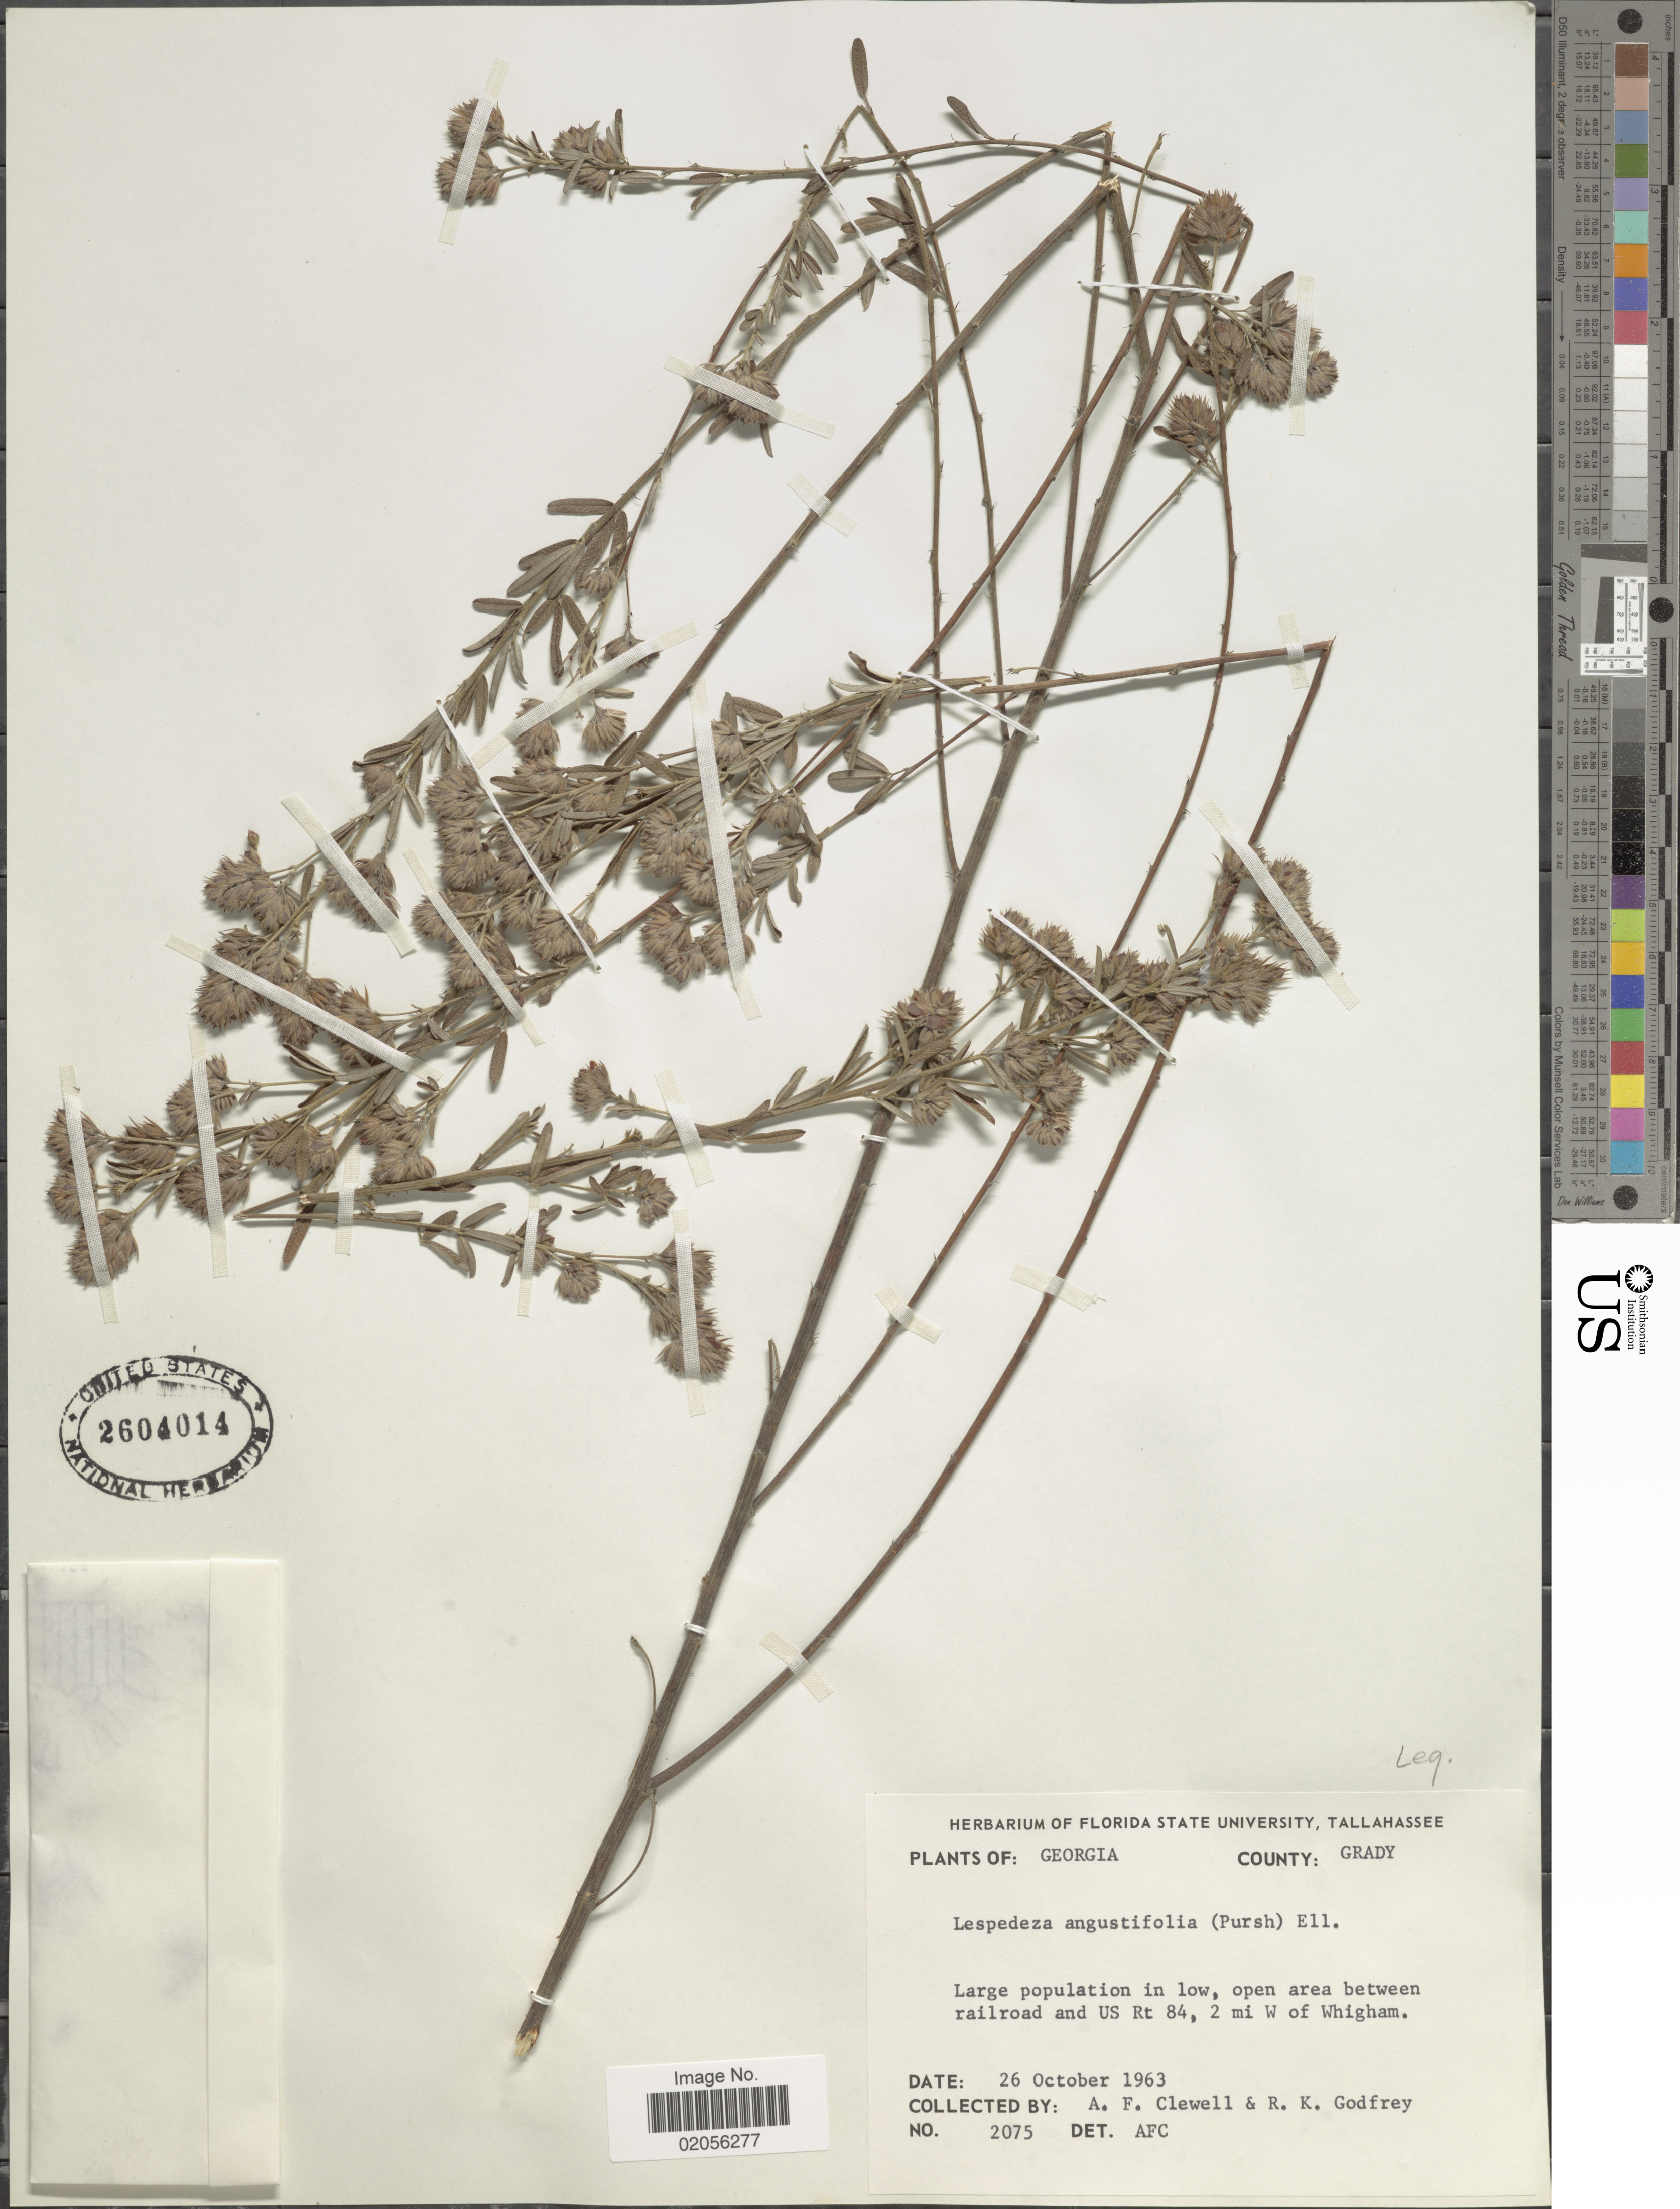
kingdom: Plantae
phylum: Tracheophyta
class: Magnoliopsida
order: Fabales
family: Fabaceae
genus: Lespedeza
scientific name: Lespedeza angustifolia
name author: (Pursh) Elliott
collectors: A. Clewell & R. K. Godfrey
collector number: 2075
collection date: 1963-10-26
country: United States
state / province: Georgia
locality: County: Grady. between railroad and US Rt 84, 2 mi W of Whigham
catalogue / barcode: US 2604014